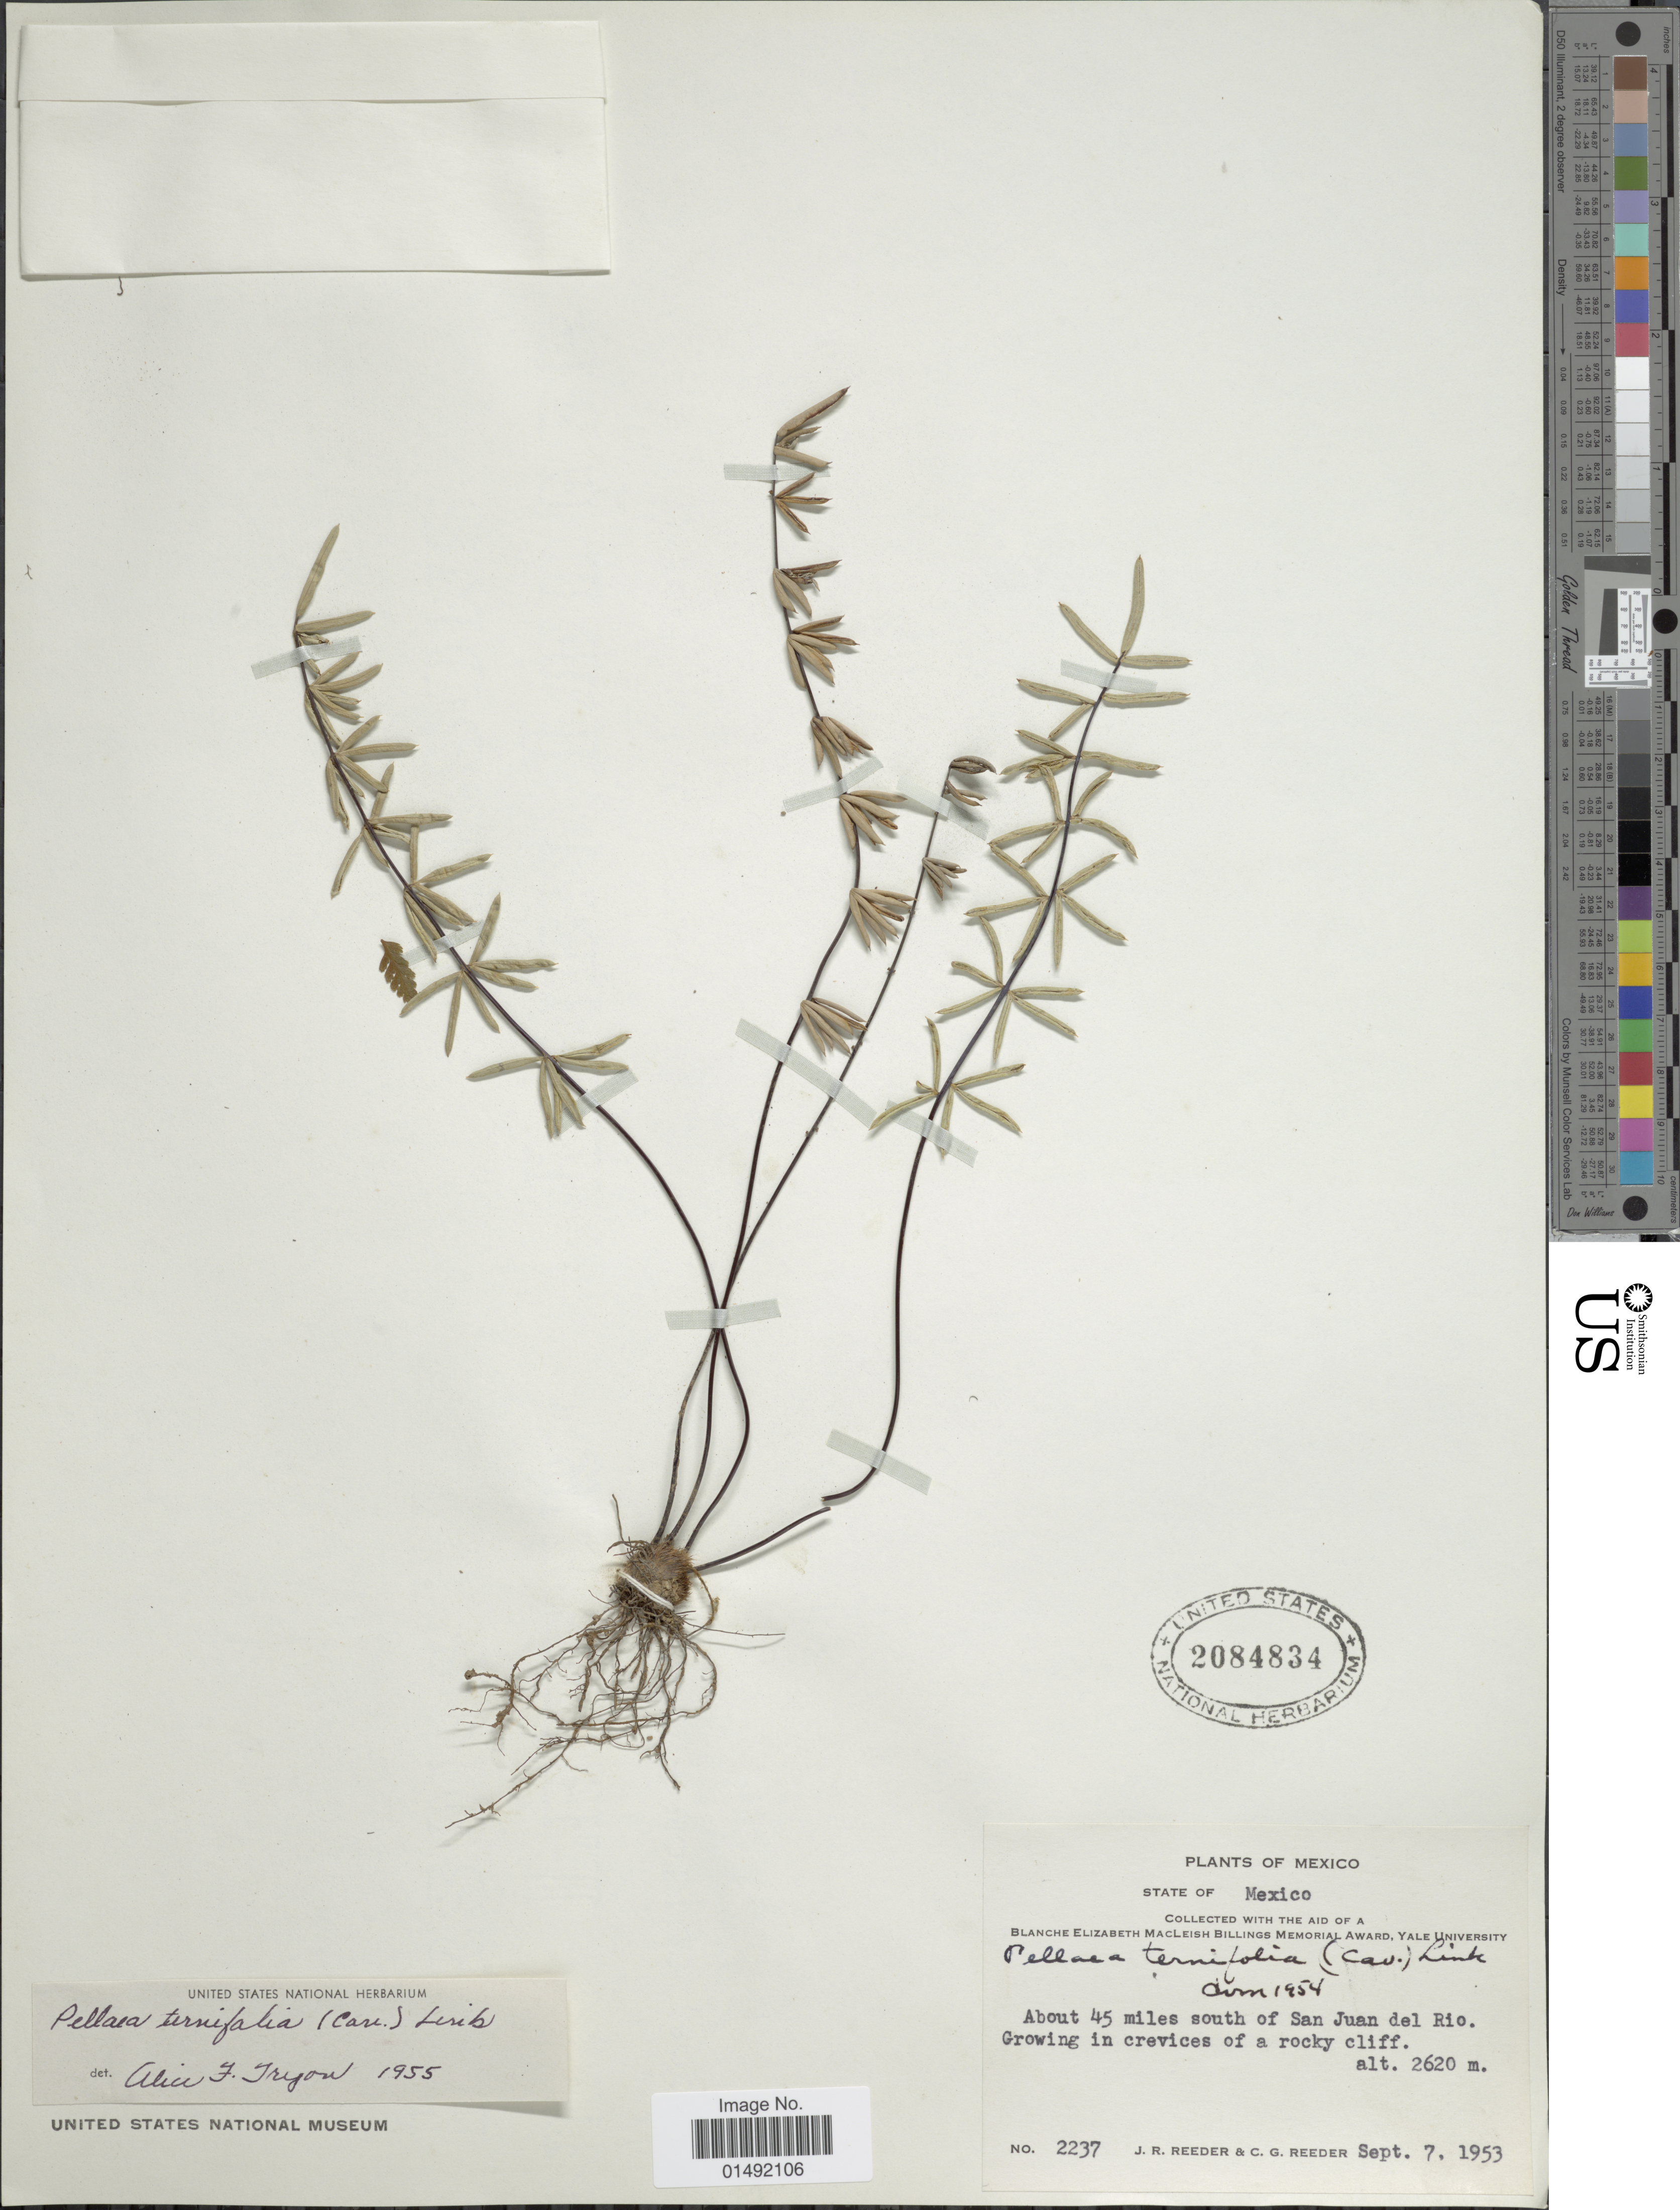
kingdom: Plantae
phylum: Tracheophyta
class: Polypodiopsida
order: Polypodiales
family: Pteridaceae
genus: Pellaea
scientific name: Pellaea ternifolia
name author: (Cav.) Link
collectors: J. R. Reeder & C. G. Reeder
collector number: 2237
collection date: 1953-09-07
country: Mexico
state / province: México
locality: About 45 miles south of San Juan del Rio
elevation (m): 2620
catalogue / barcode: US 2084834